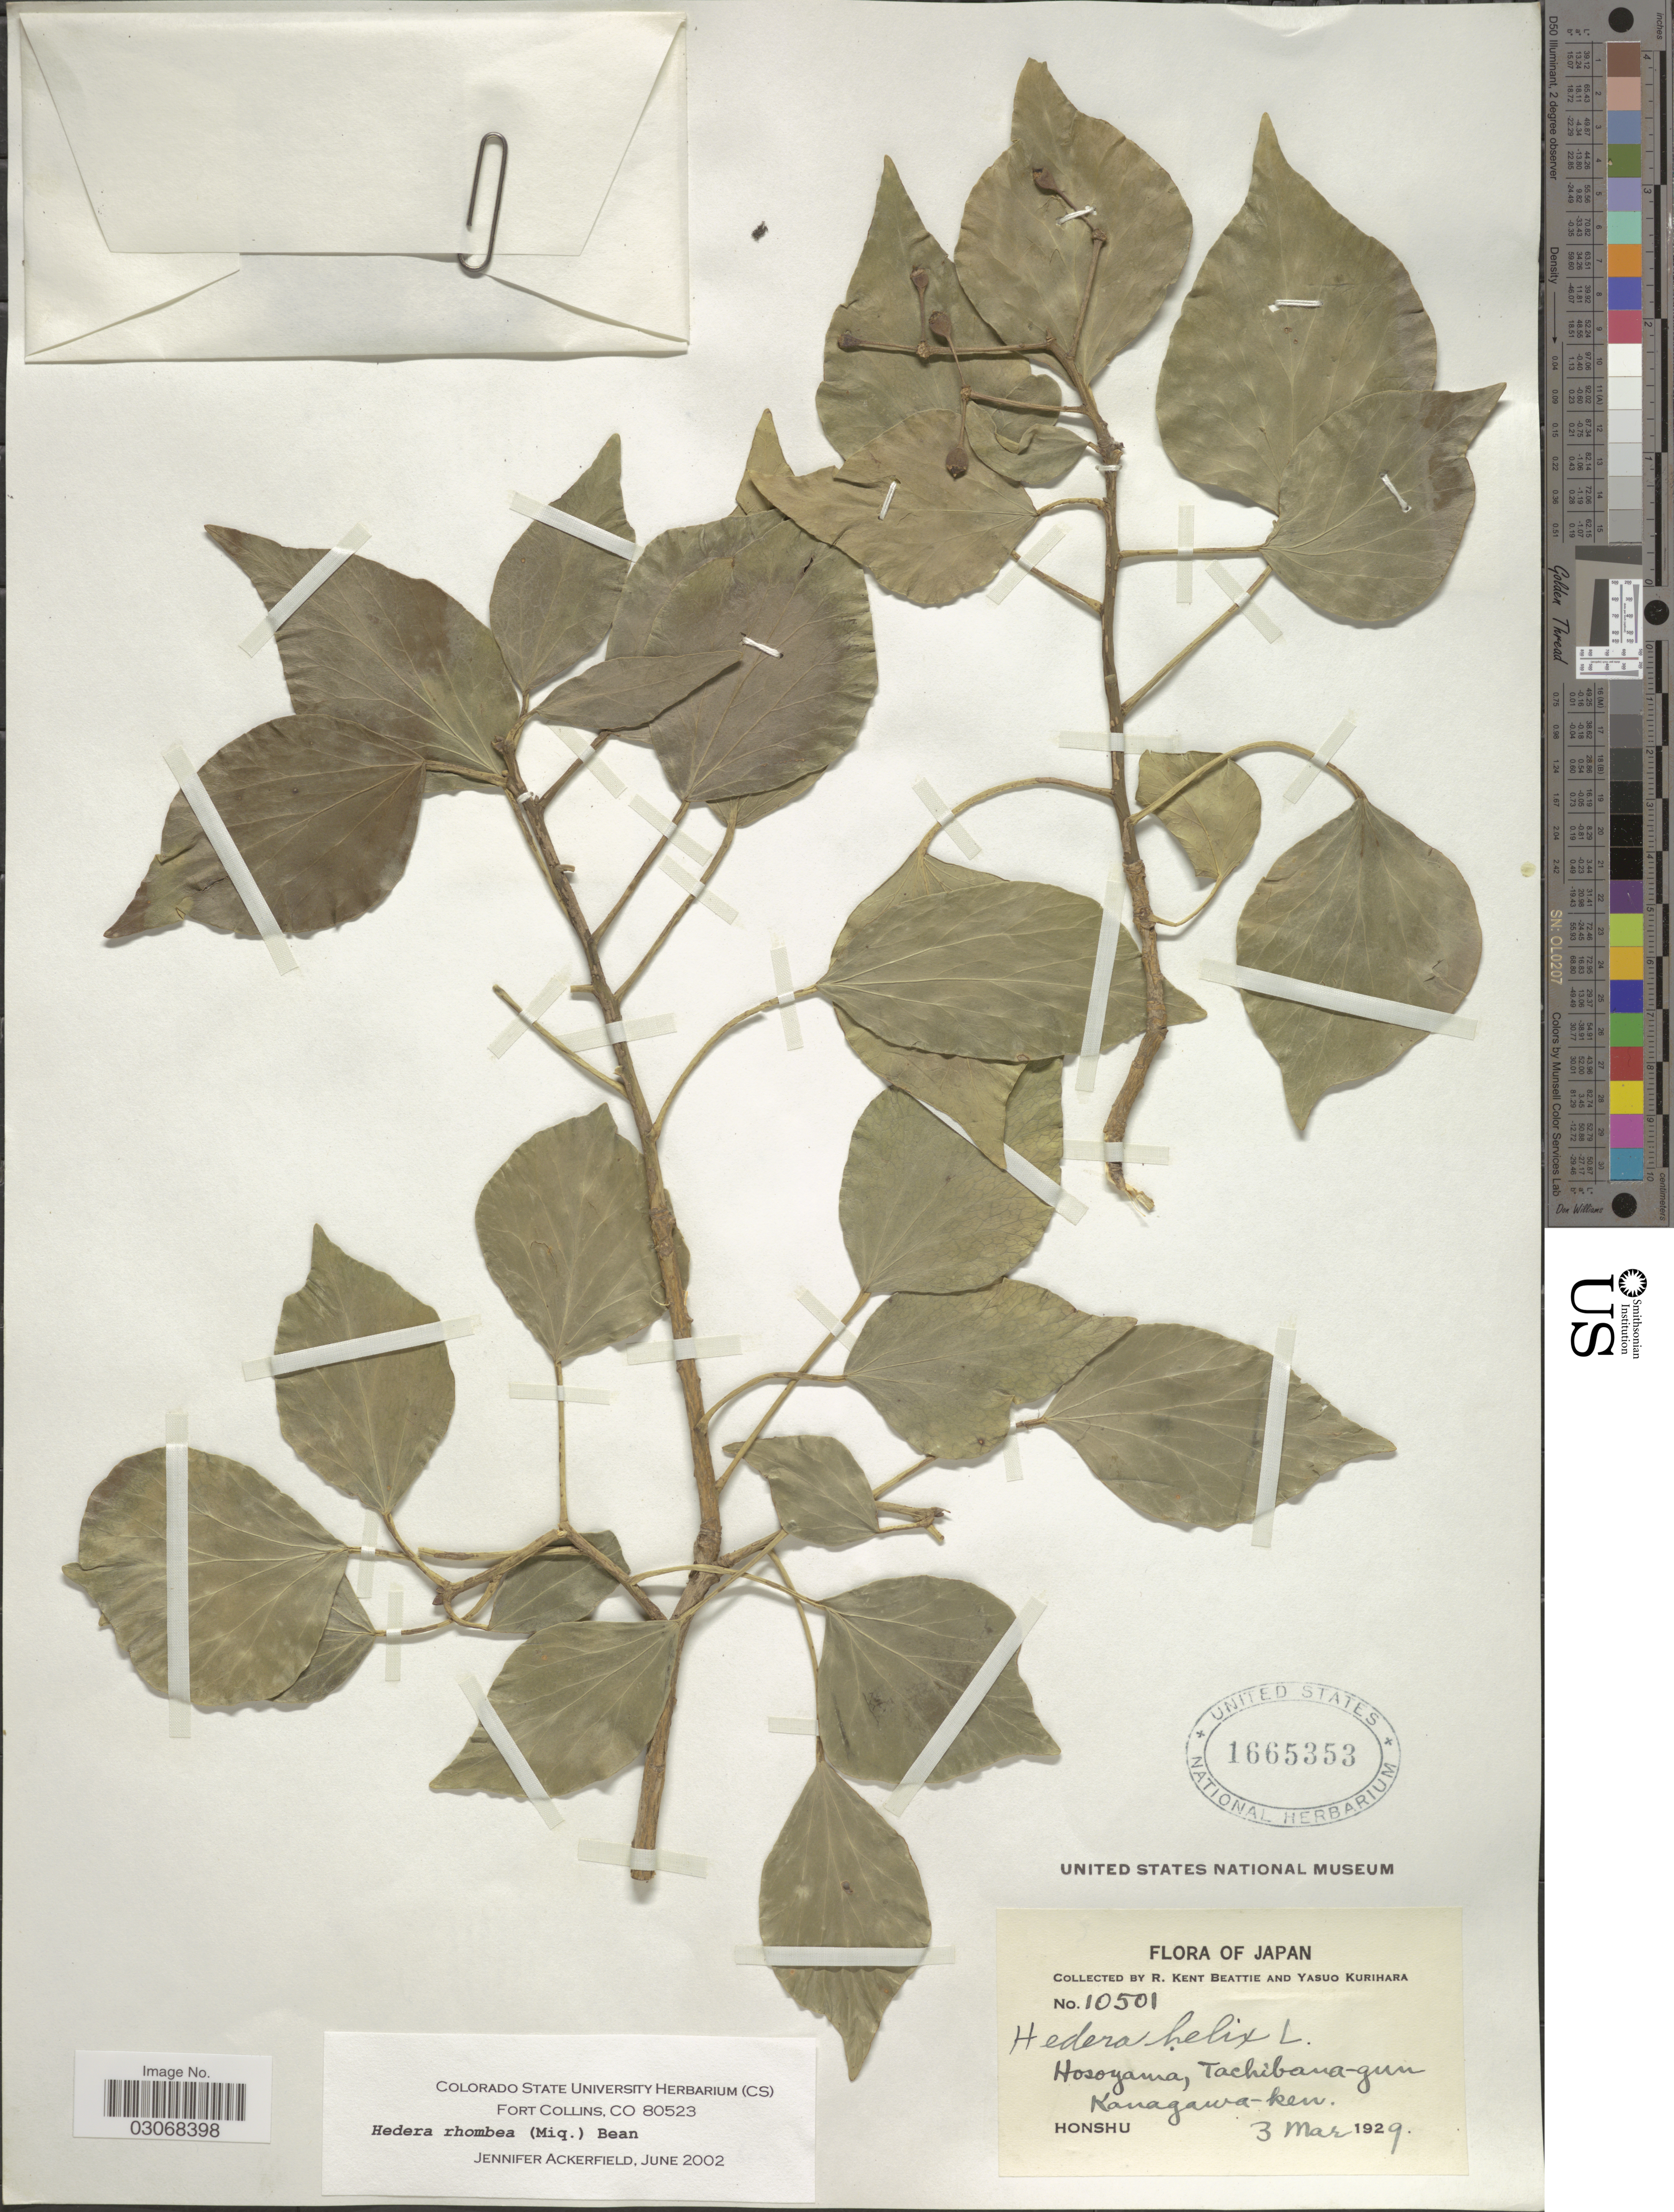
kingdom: Plantae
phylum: Tracheophyta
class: Magnoliopsida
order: Apiales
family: Araliaceae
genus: Hedera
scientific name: Hedera rhombea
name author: (Miq.) Bean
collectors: R. K. Beattie & Y. Kurihara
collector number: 10501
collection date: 1929-03-03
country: Japan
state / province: Kanagawa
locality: Hosoyama, Tachibana-gun, Kanagawa-ken. Honshu.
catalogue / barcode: US 1665353